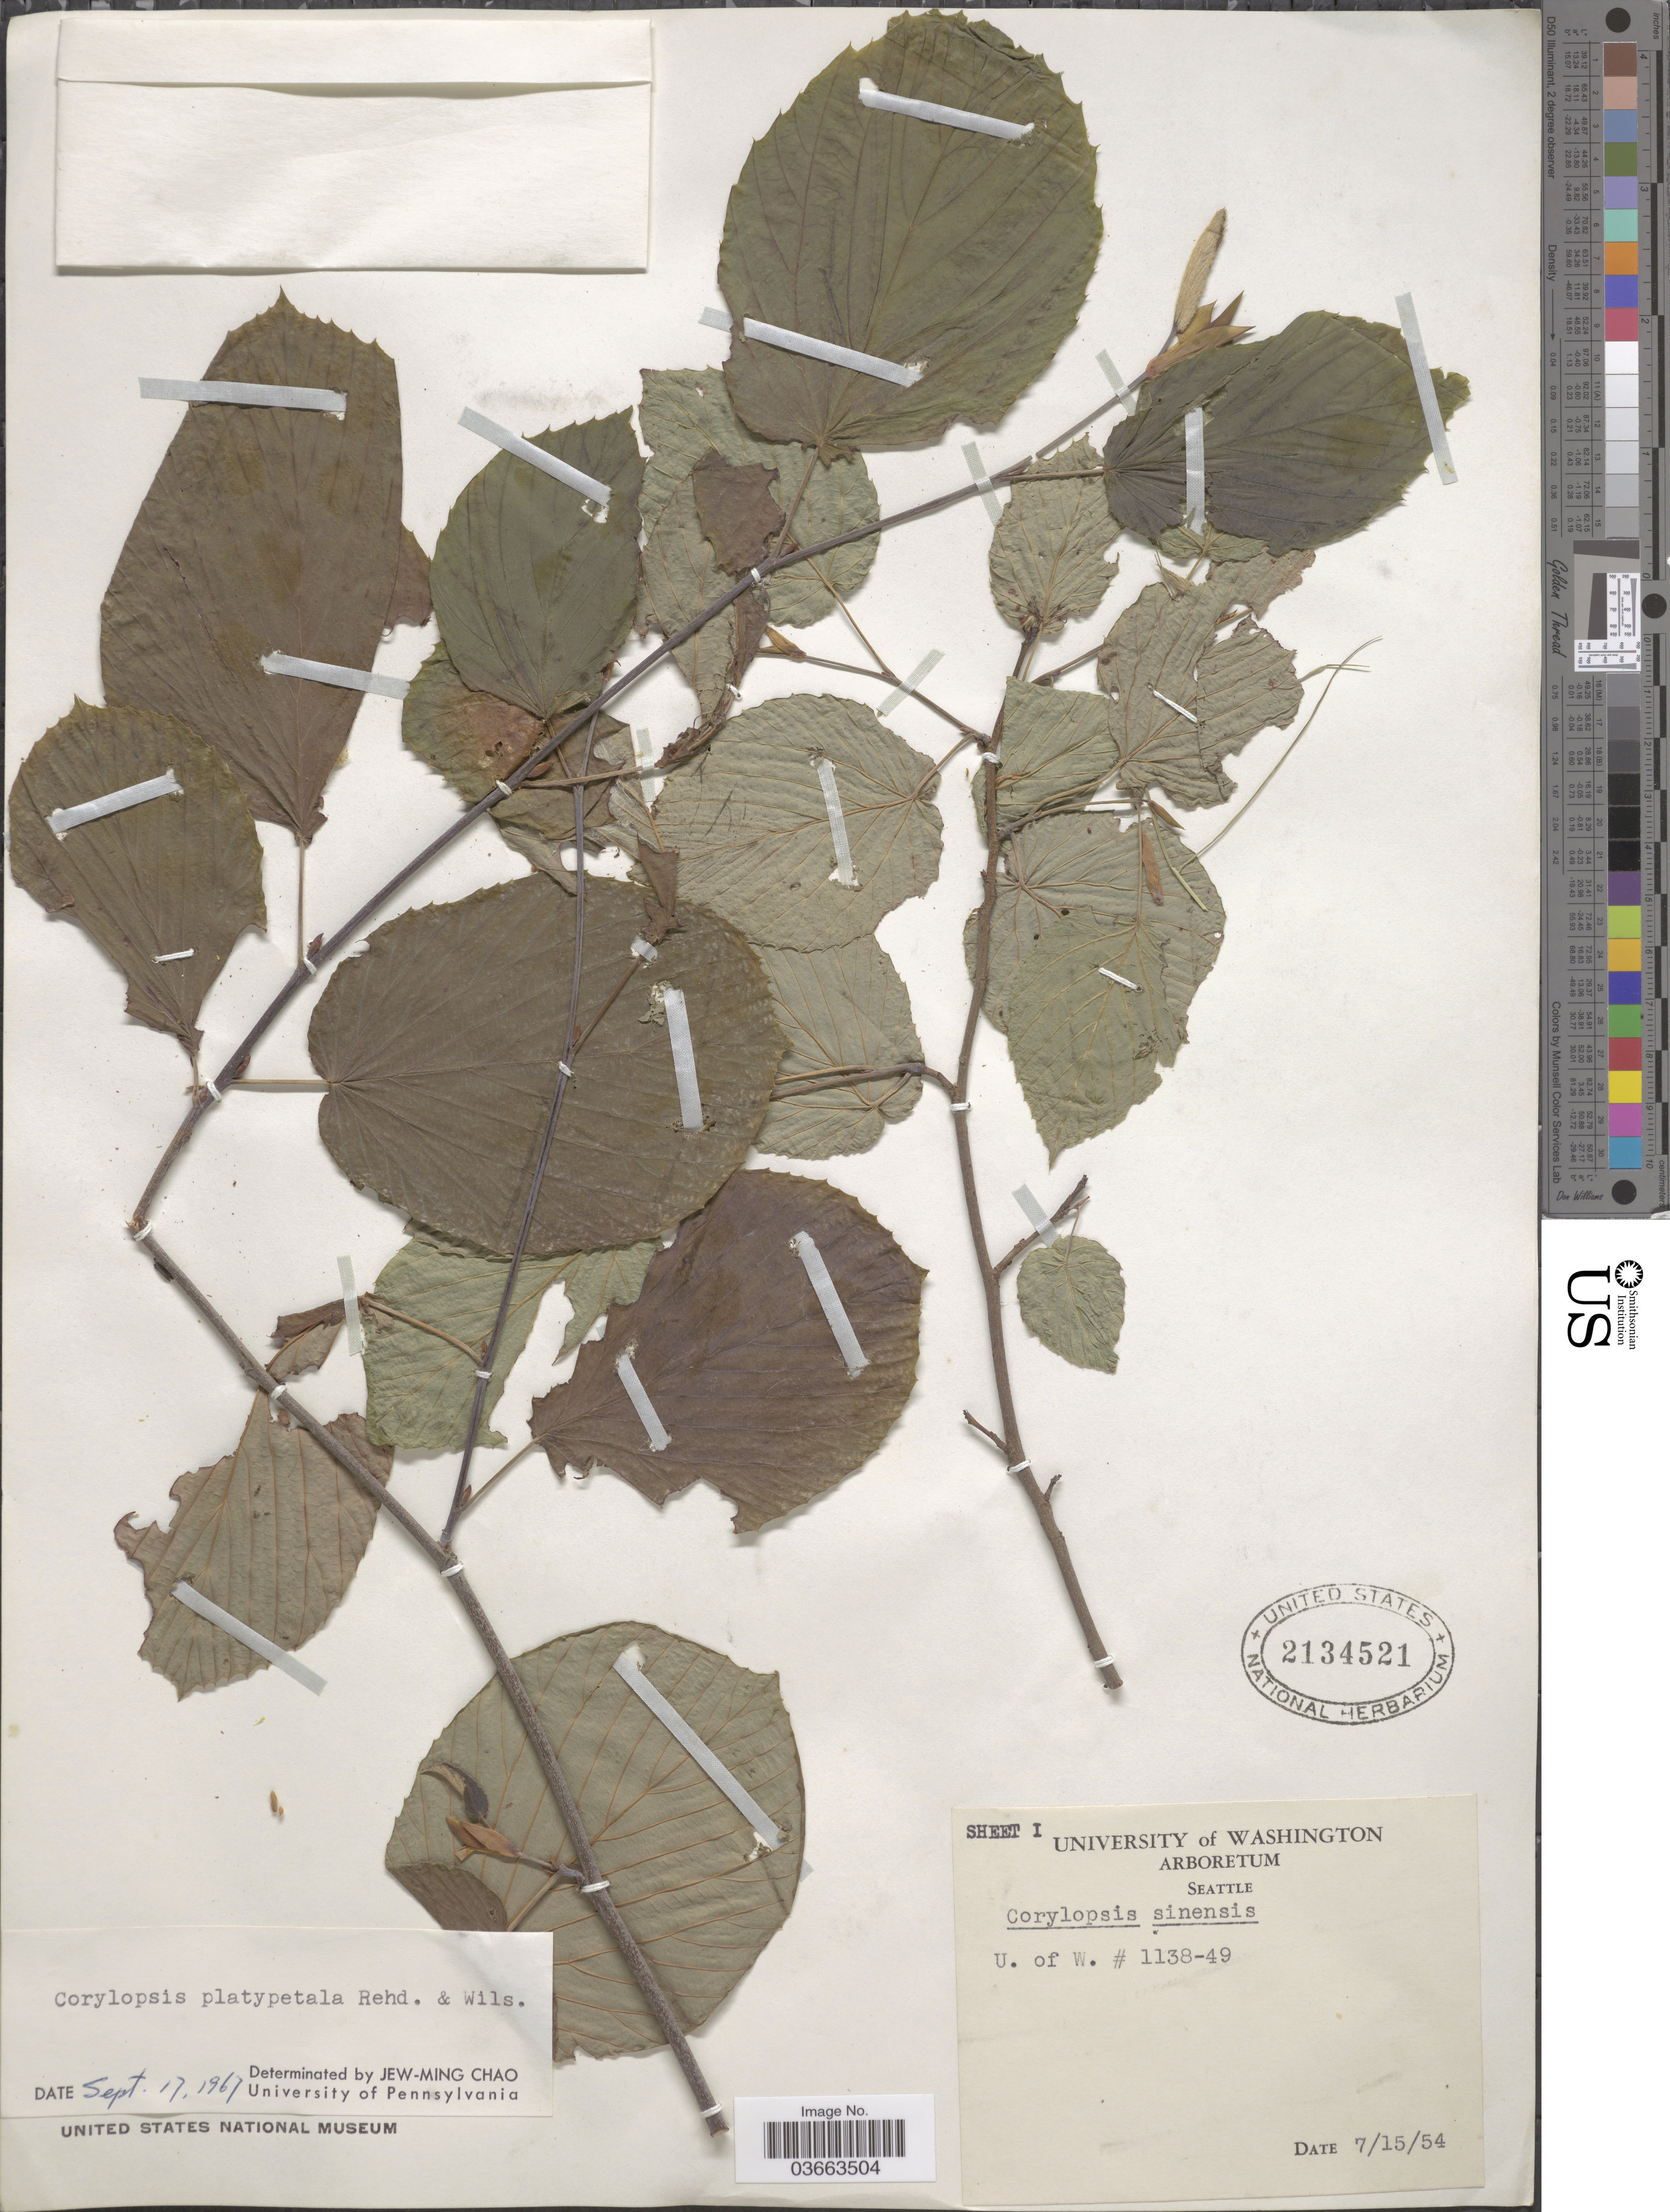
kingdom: Plantae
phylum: Tracheophyta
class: Magnoliopsida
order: Saxifragales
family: Hamamelidaceae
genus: Corylopsis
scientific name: Corylopsis platypetala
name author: Rehder & E.H. Wilson in Sarg.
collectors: University of Washington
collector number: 1138-49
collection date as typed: Transcribed d/m/y: 15/7/54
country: United States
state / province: Washington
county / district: King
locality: University of Washington Arboretum, Seattle.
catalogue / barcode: US 2134521